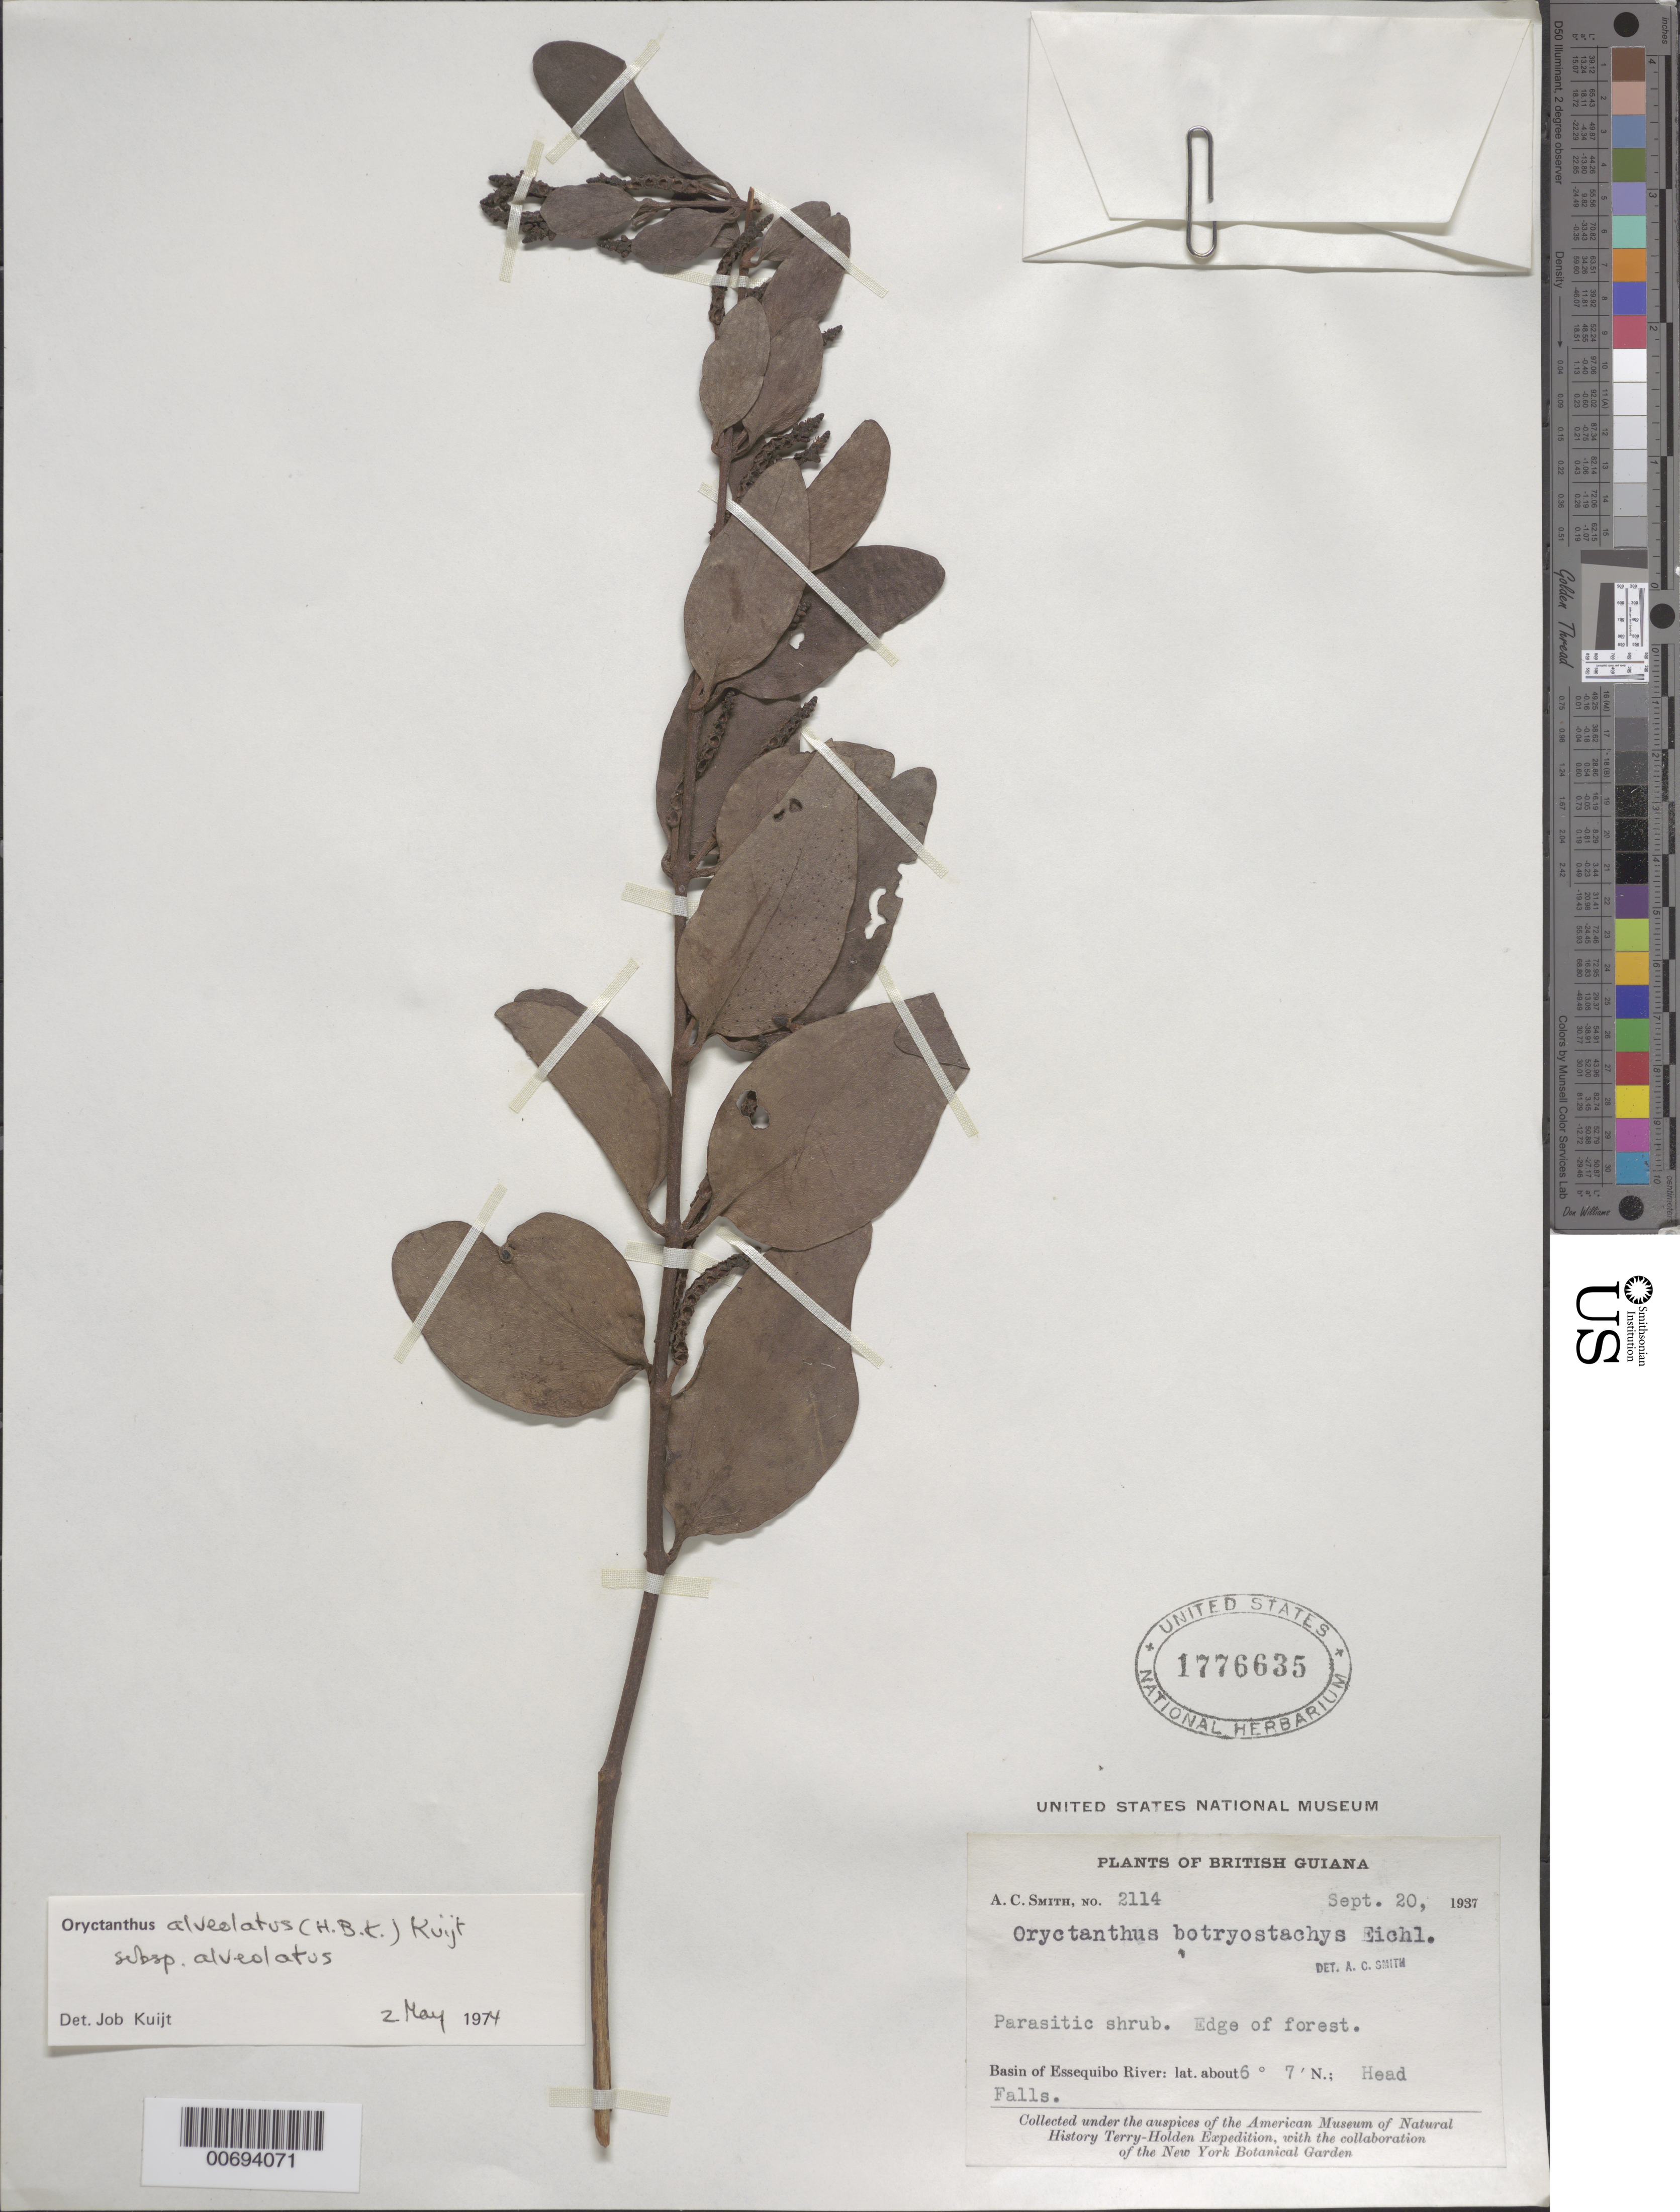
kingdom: Plantae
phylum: Tracheophyta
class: Magnoliopsida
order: Santalales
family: Loranthaceae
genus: Oryctanthus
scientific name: Oryctanthus alveolatus subsp. alveolatus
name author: (Kunth) Kuijt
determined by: Kuijt, Job, (CANADA)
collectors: A. C. Smith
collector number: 2114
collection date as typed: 20-Sep-37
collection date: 1937-09-20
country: Guyana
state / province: Cuyuni-Mazaruni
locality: Head Falls, Essequibo River basin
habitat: Edge of forest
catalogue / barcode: US 1776635